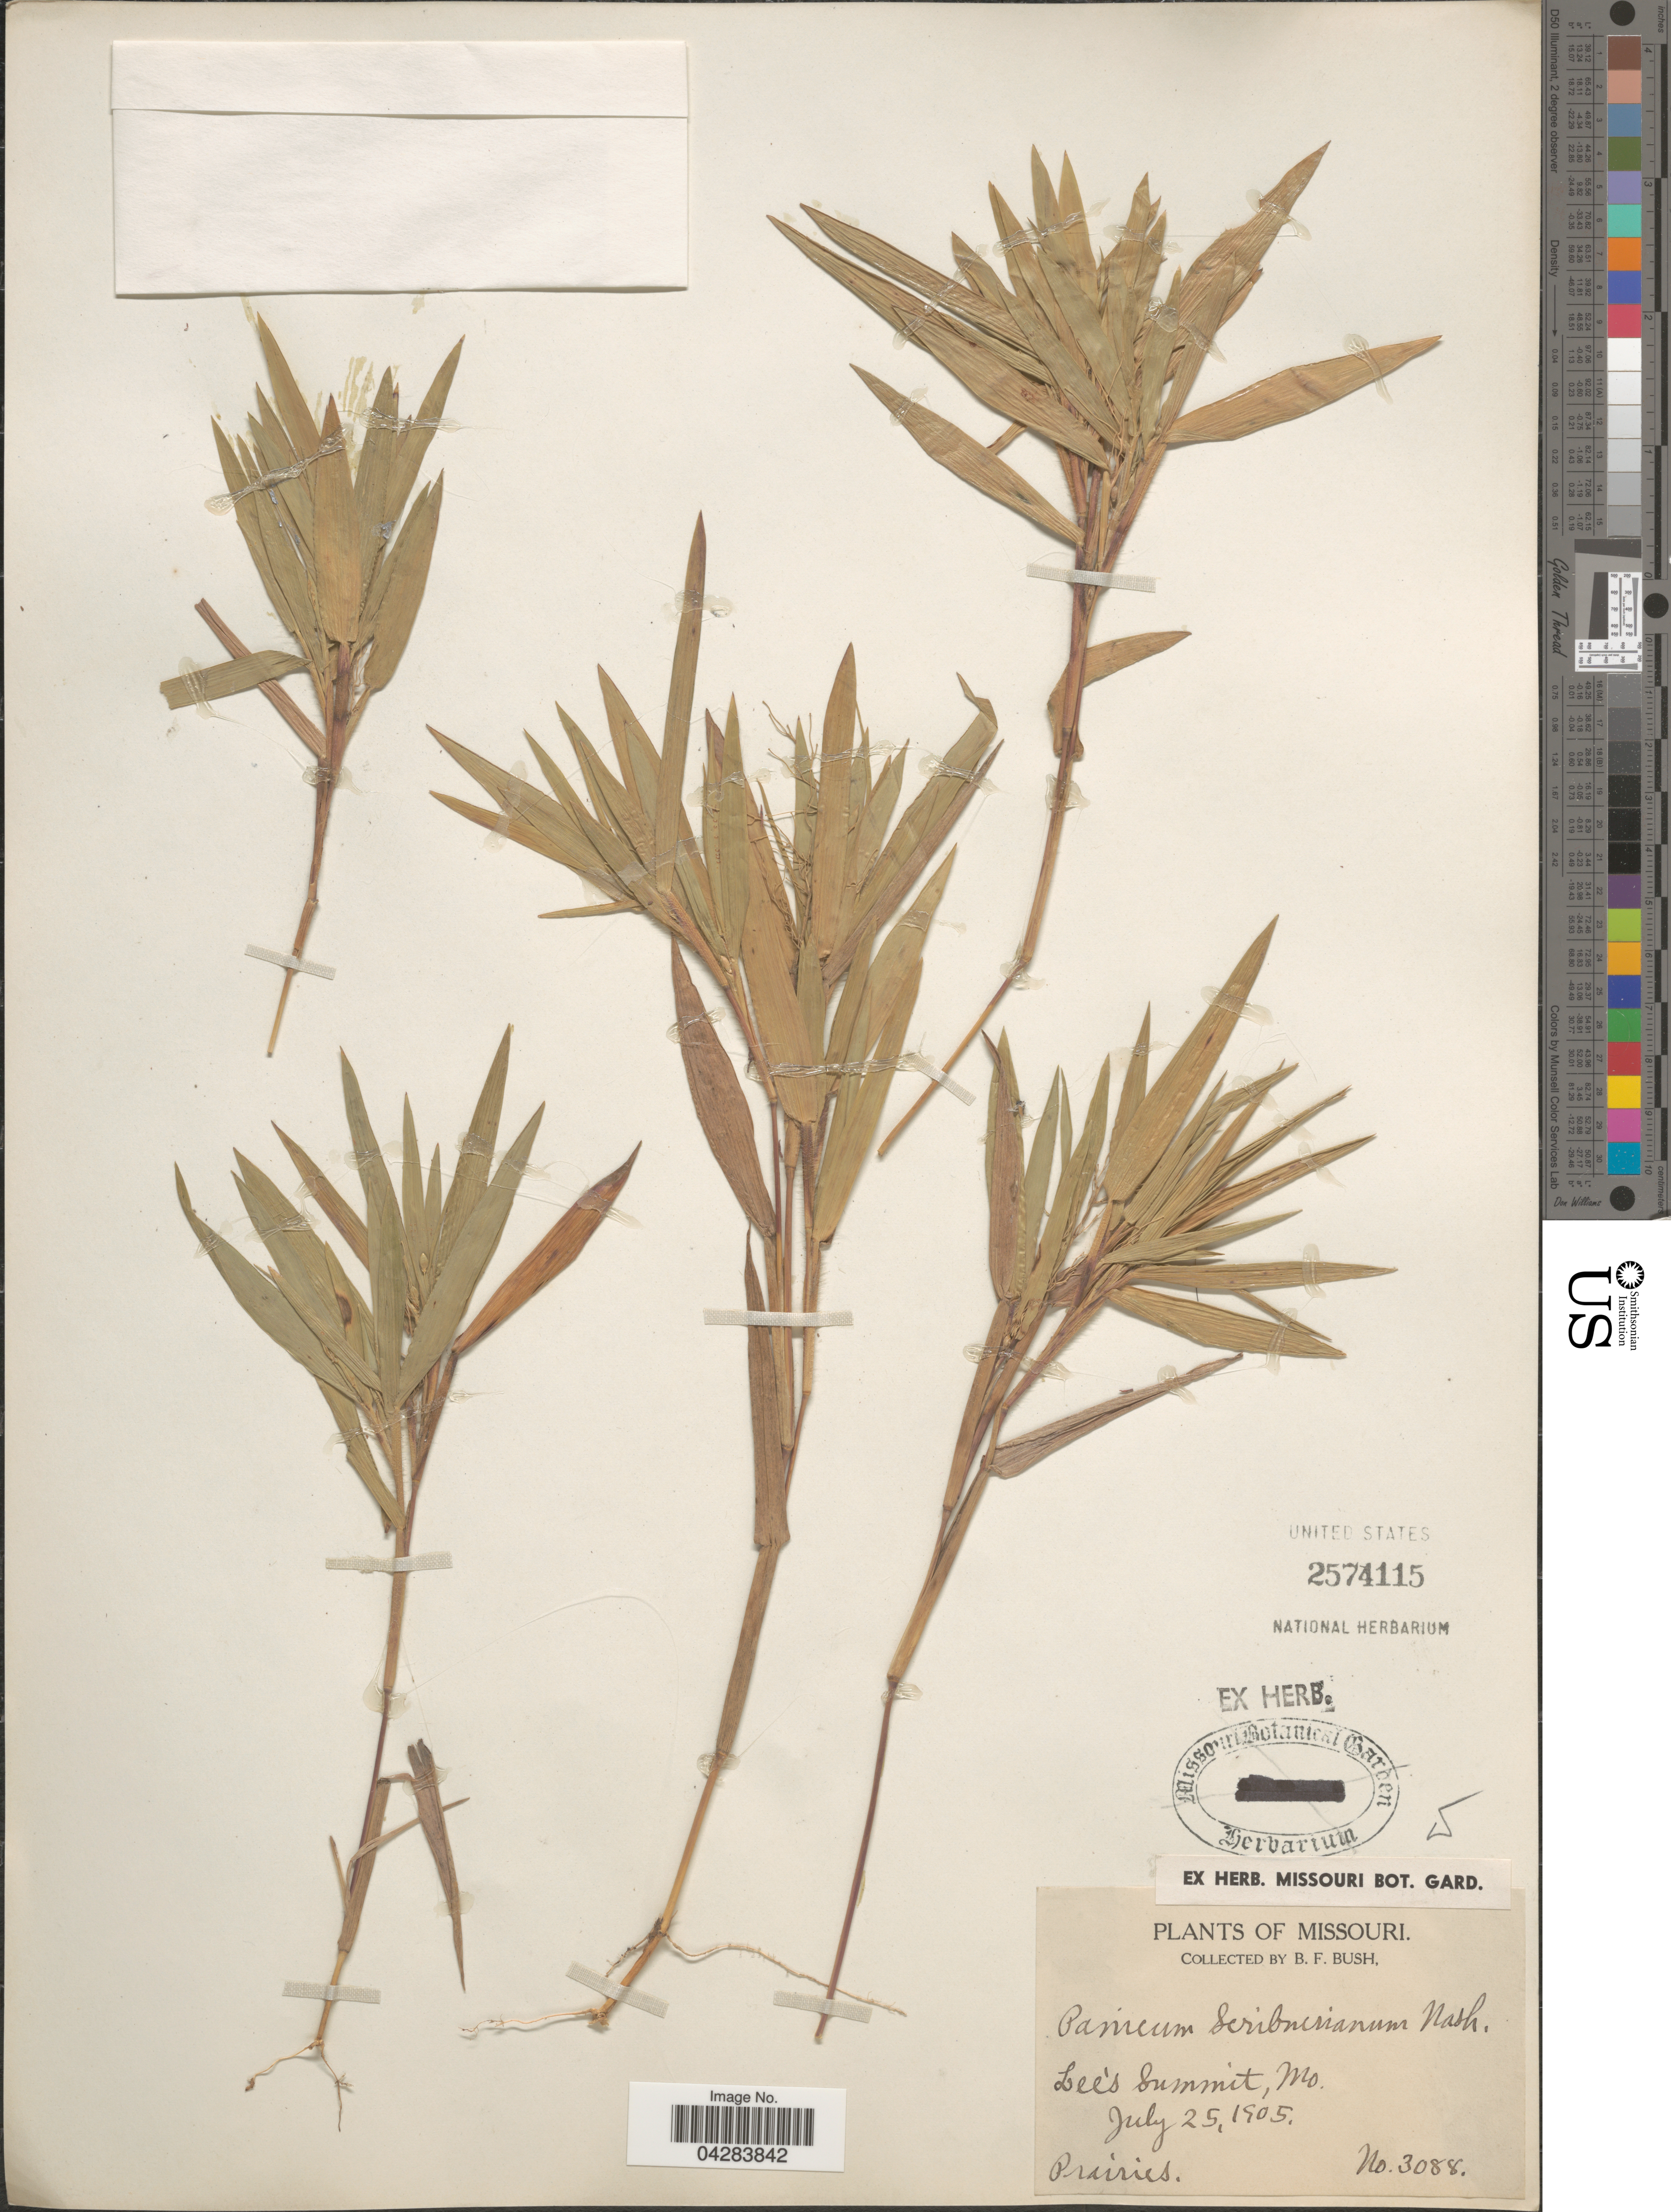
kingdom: Plantae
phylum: Tracheophyta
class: Liliopsida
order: Poales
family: Poaceae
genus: Dichanthelium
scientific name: Dichanthelium oligosanthes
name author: (Schult.) Gould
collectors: B. F. Bush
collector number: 3088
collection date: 1905-07-25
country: United States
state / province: Missouri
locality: Lee's Summit.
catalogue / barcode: US 2574115